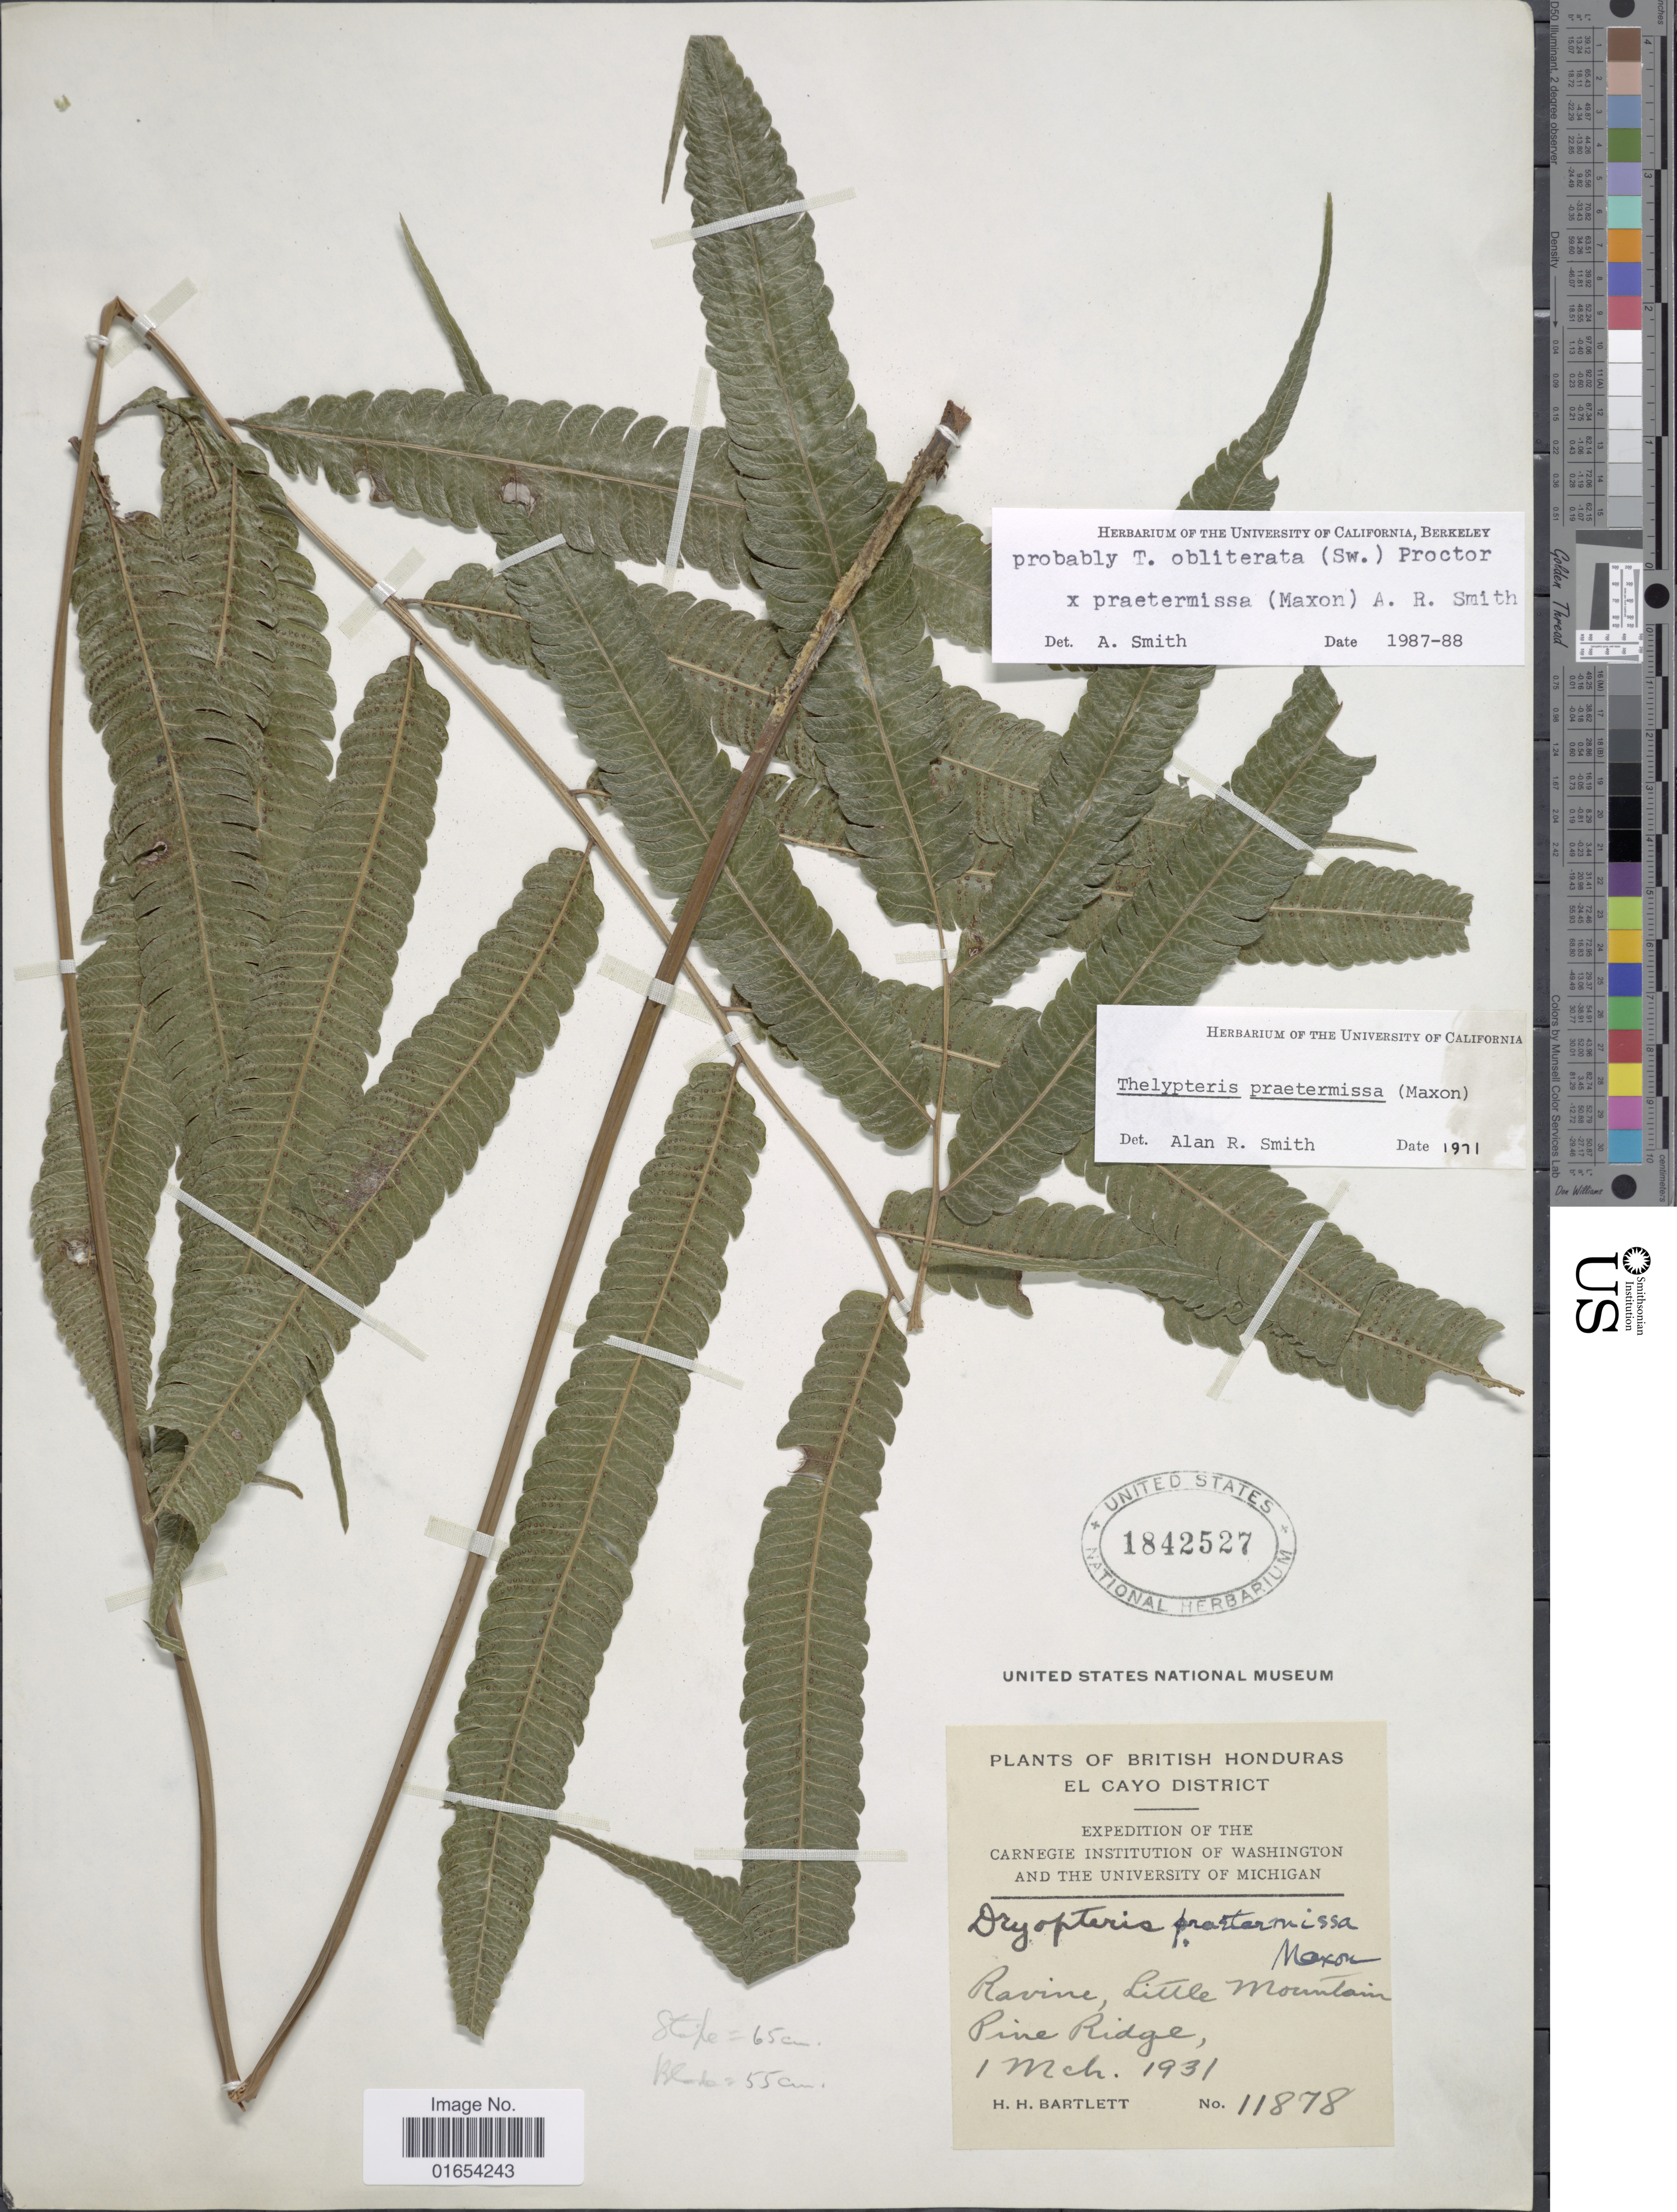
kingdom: Plantae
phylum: Tracheophyta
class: Polypodiopsida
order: Polypodiales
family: Thelypteridaceae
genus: Goniopteris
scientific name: Goniopteris obliterata x G. praetermissa (Maxon) Salino & T.E. Almeida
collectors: H. H. Bartlett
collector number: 11878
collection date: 1931-03-01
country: Belize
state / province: Cayo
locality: British Honduras, El Cayo District, Ravine, Little mountain Pine Ridge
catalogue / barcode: US 1842527